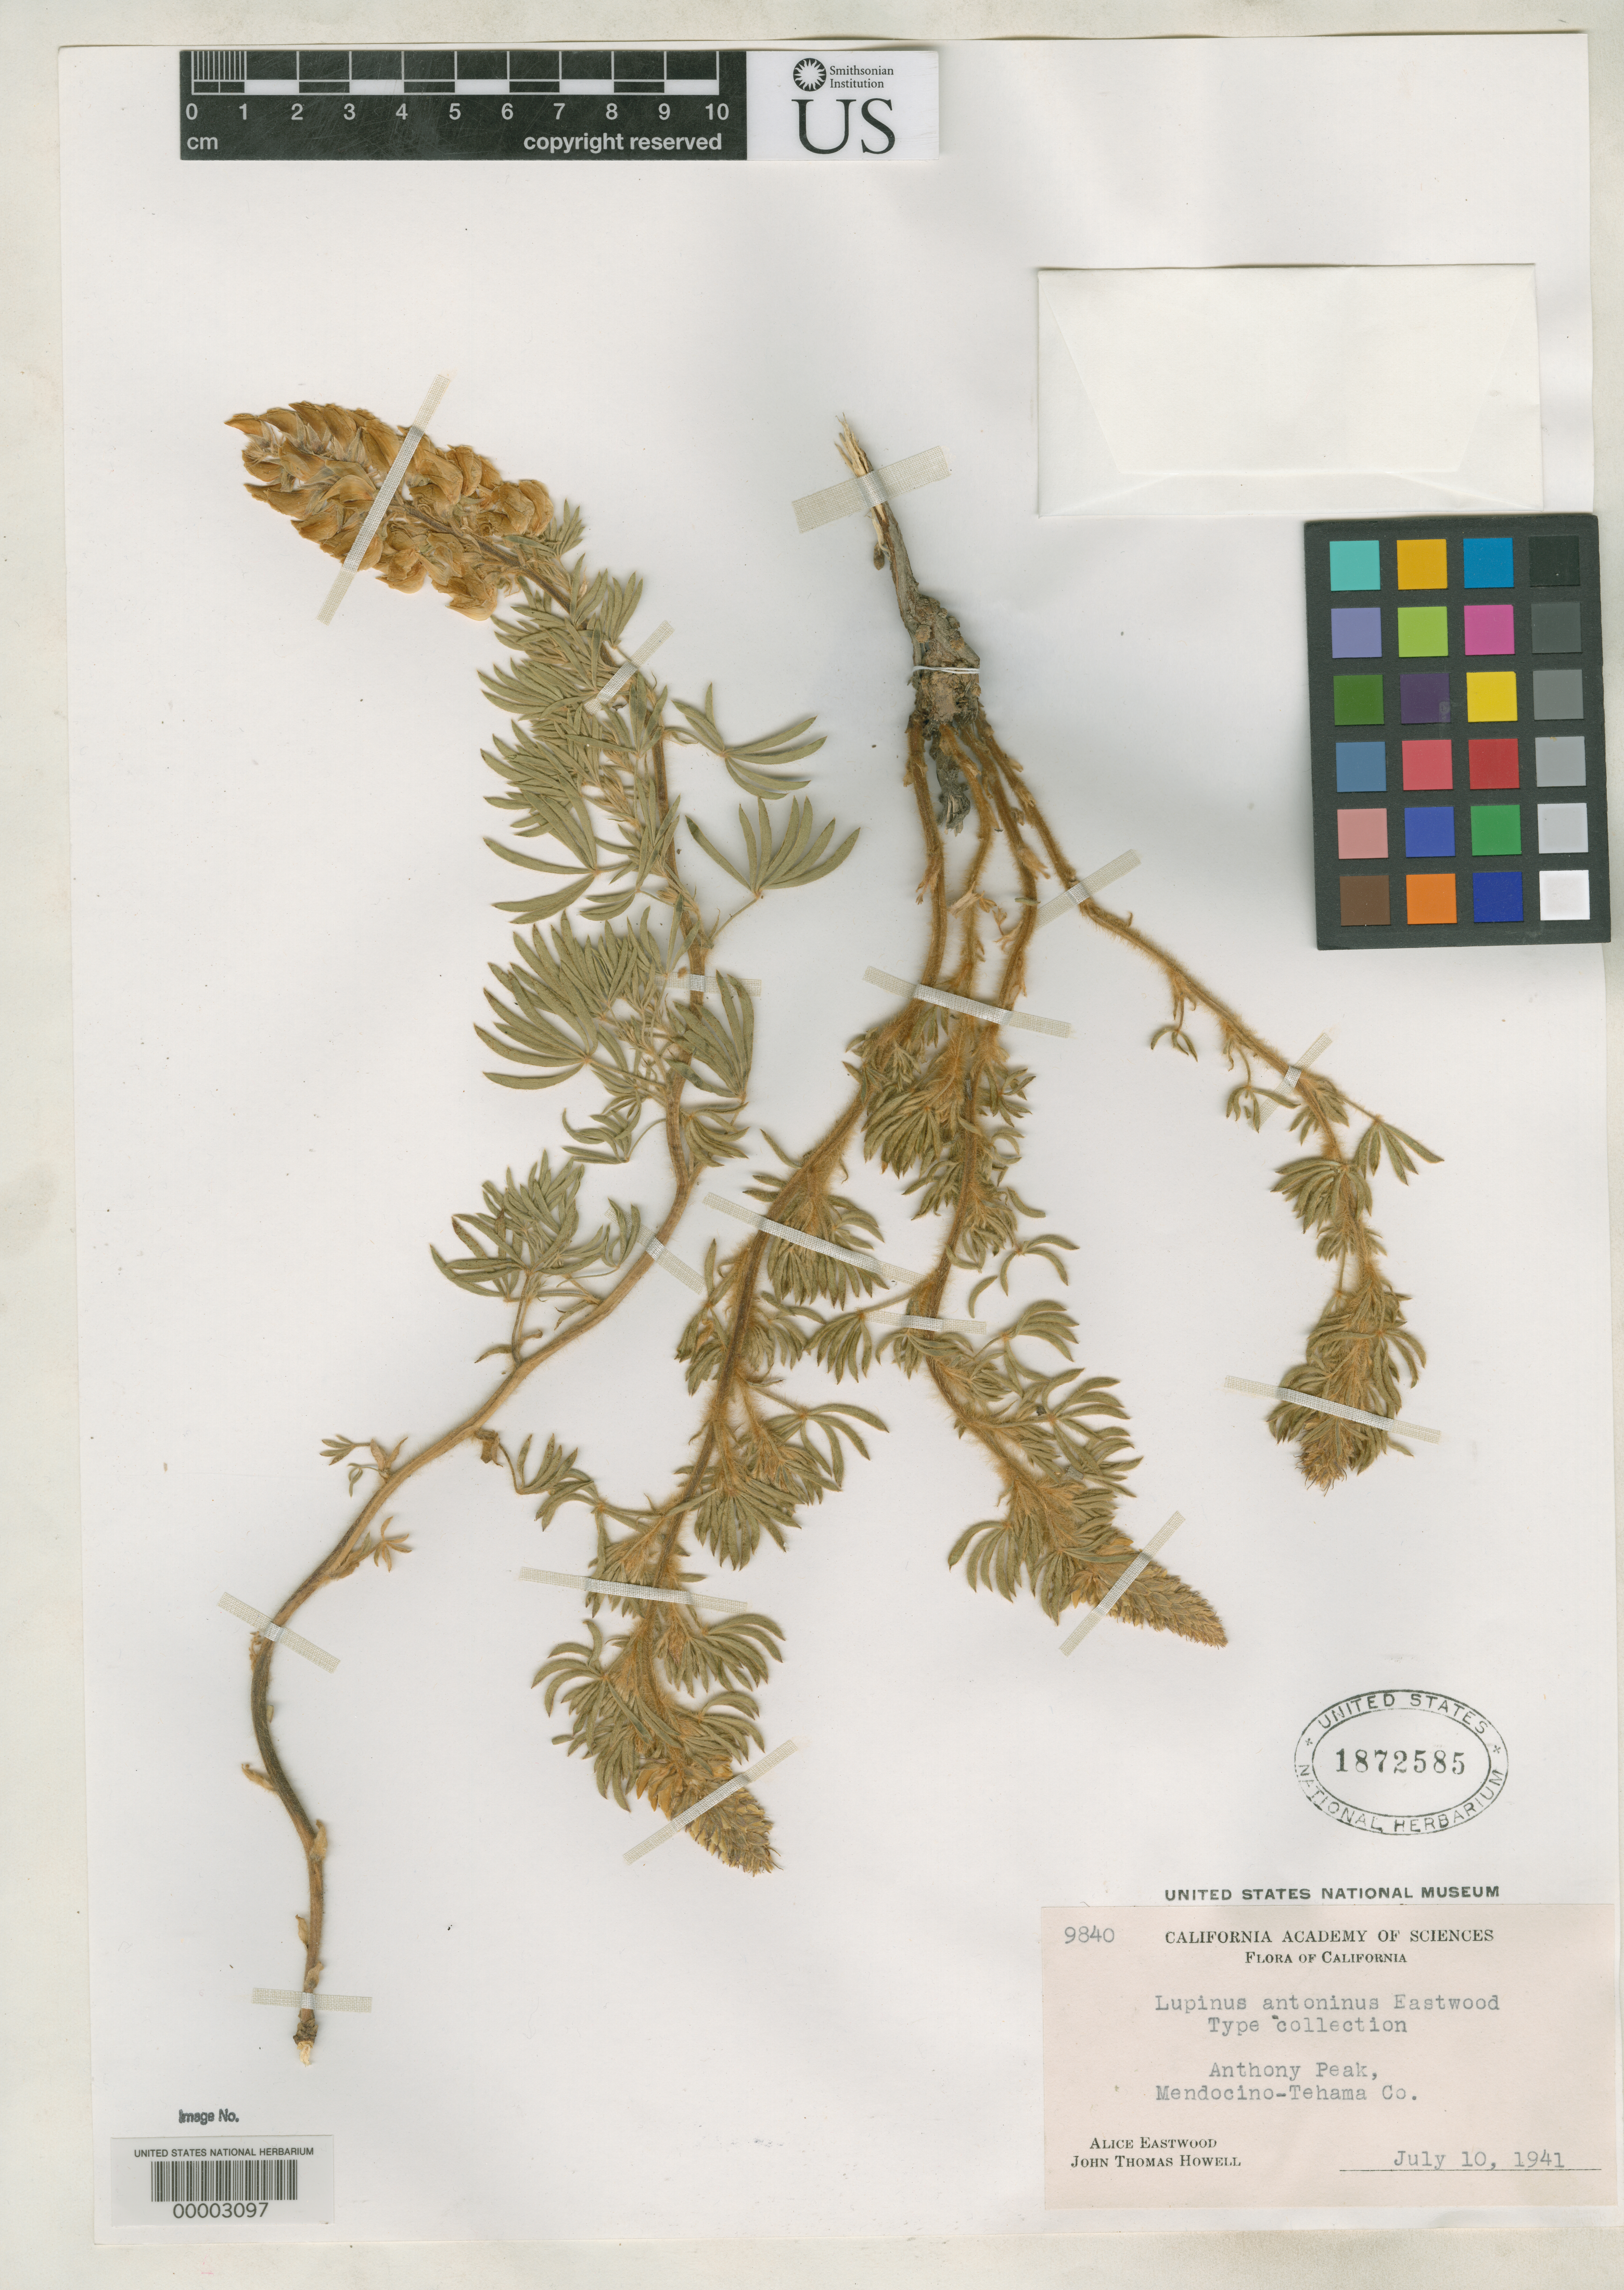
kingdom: Plantae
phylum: Tracheophyta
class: Magnoliopsida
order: Fabales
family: Fabaceae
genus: Lupinus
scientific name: Lupinus antoninus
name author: Eastw.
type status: Isotype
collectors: J. T. Howell & A. Eastwood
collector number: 9840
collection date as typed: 10 Jul 1941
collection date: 1941-07-10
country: United States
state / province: California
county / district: Mendicino / Tehama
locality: Anthony Peak, between Mendicino & Tehama Counties.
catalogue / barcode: US 1872585